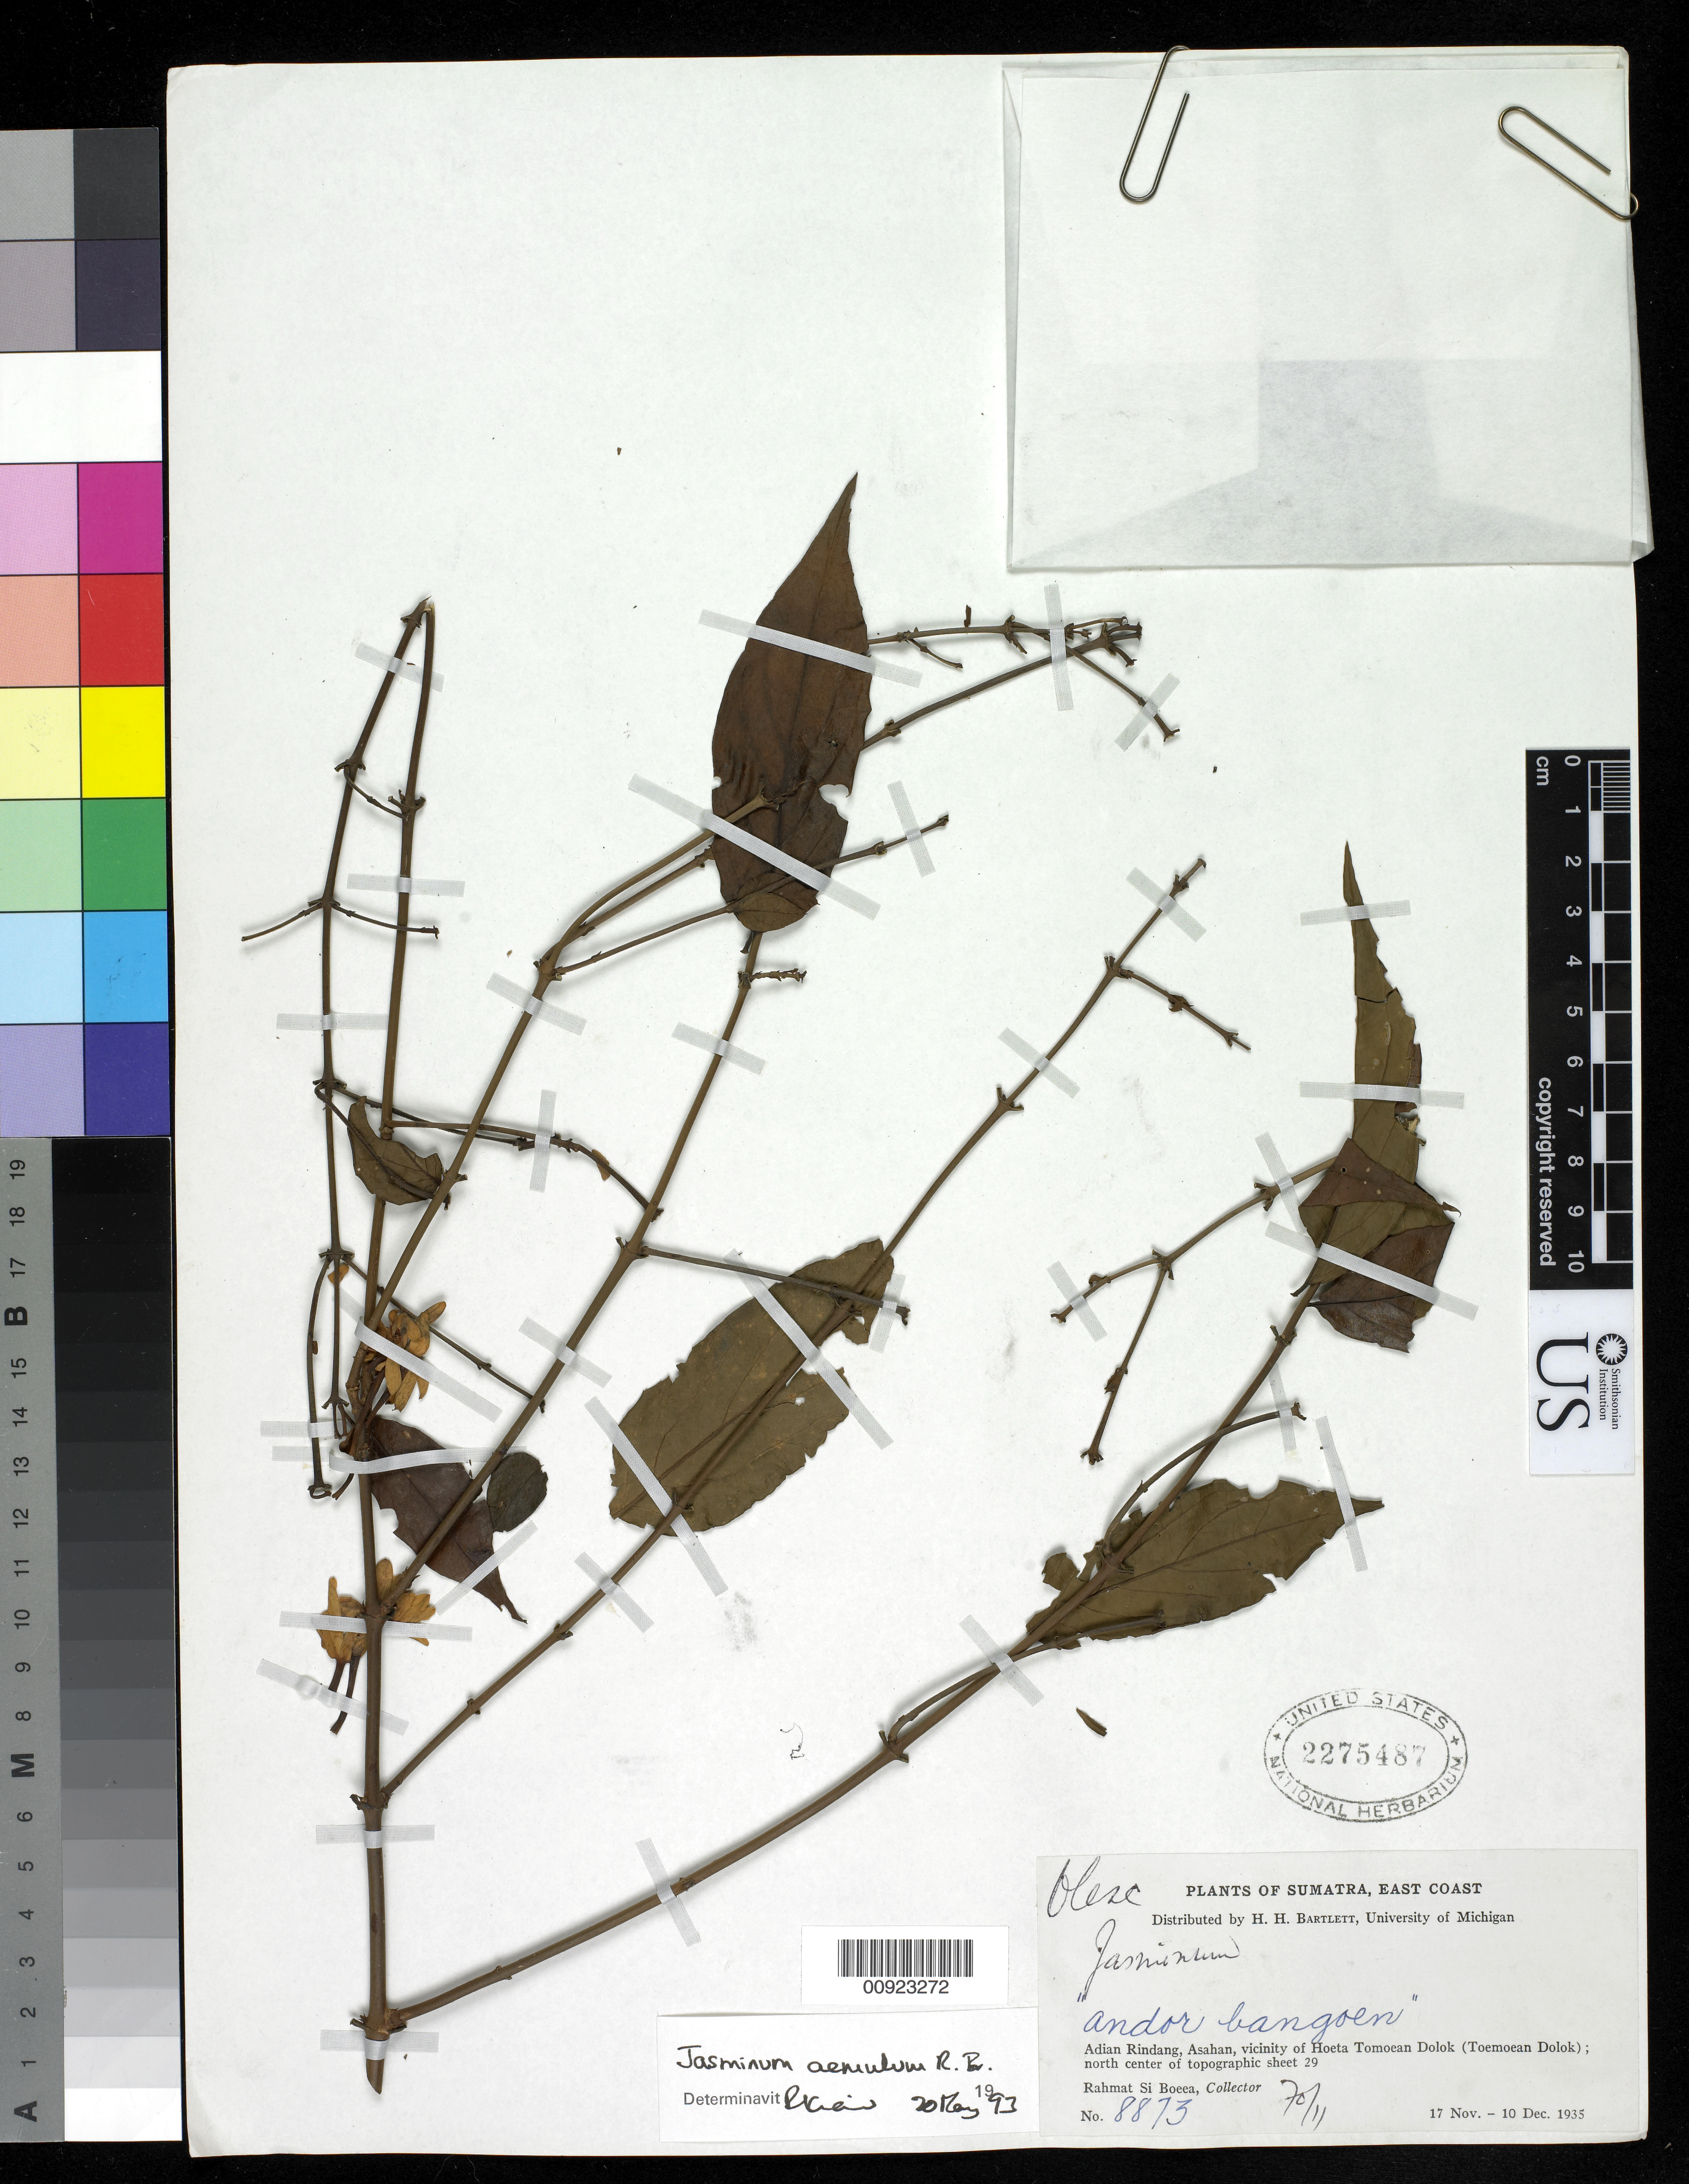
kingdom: Plantae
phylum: Tracheophyta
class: Magnoliopsida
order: Lamiales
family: Oleaceae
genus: Jasminum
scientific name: Jasminum elongatum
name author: (P.J. Bergius) Willd.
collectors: Rahmat Si Boeea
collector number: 8873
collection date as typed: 17 Nov 1935 to 10 Dec 1935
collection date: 1935-11-17/1935-12-10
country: Indonesia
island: Sumatra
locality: Sumatra(East coast). Adian Rindang, Asahan.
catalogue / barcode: US 2275487